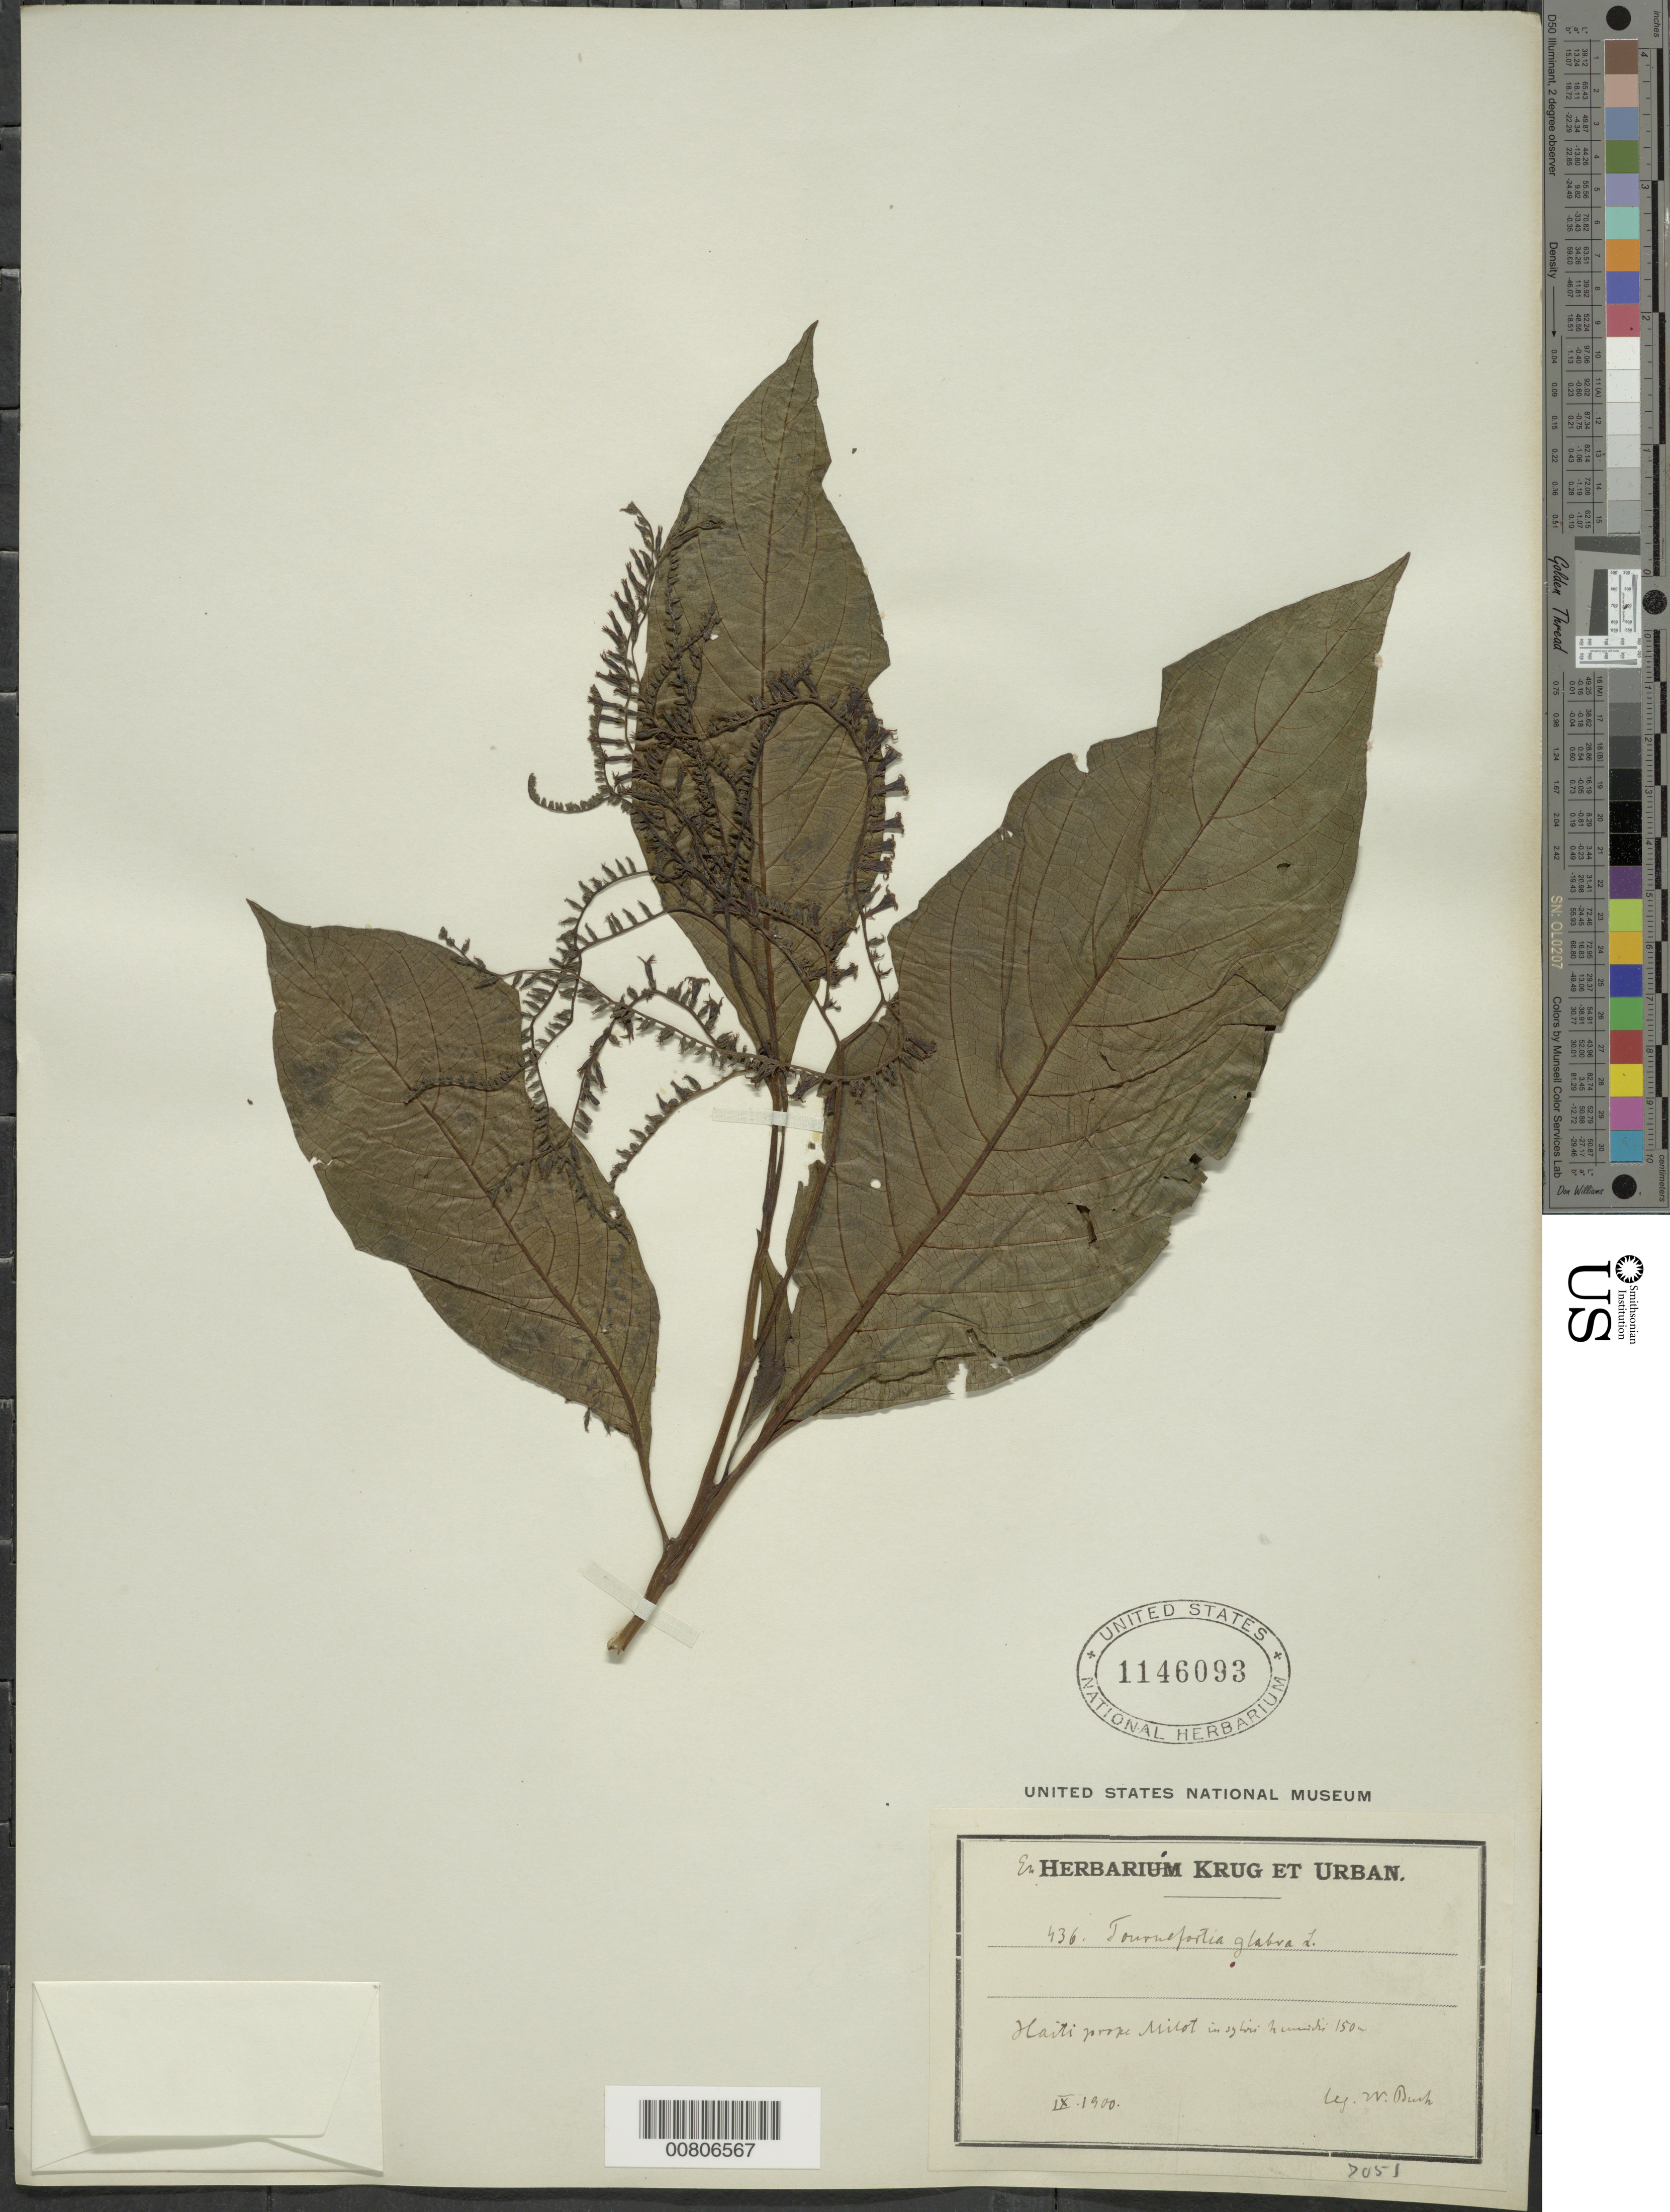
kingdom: Plantae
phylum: Tracheophyta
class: Magnoliopsida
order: Boraginales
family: Heliotropiaceae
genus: Tournefortia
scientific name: Tournefortia foetidissima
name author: L.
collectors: W. Buch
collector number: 436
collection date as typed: Sep 1900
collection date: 1900-09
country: Haiti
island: Hispaniola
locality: Milot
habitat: Sylvis humidis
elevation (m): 1500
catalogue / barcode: US 1146093